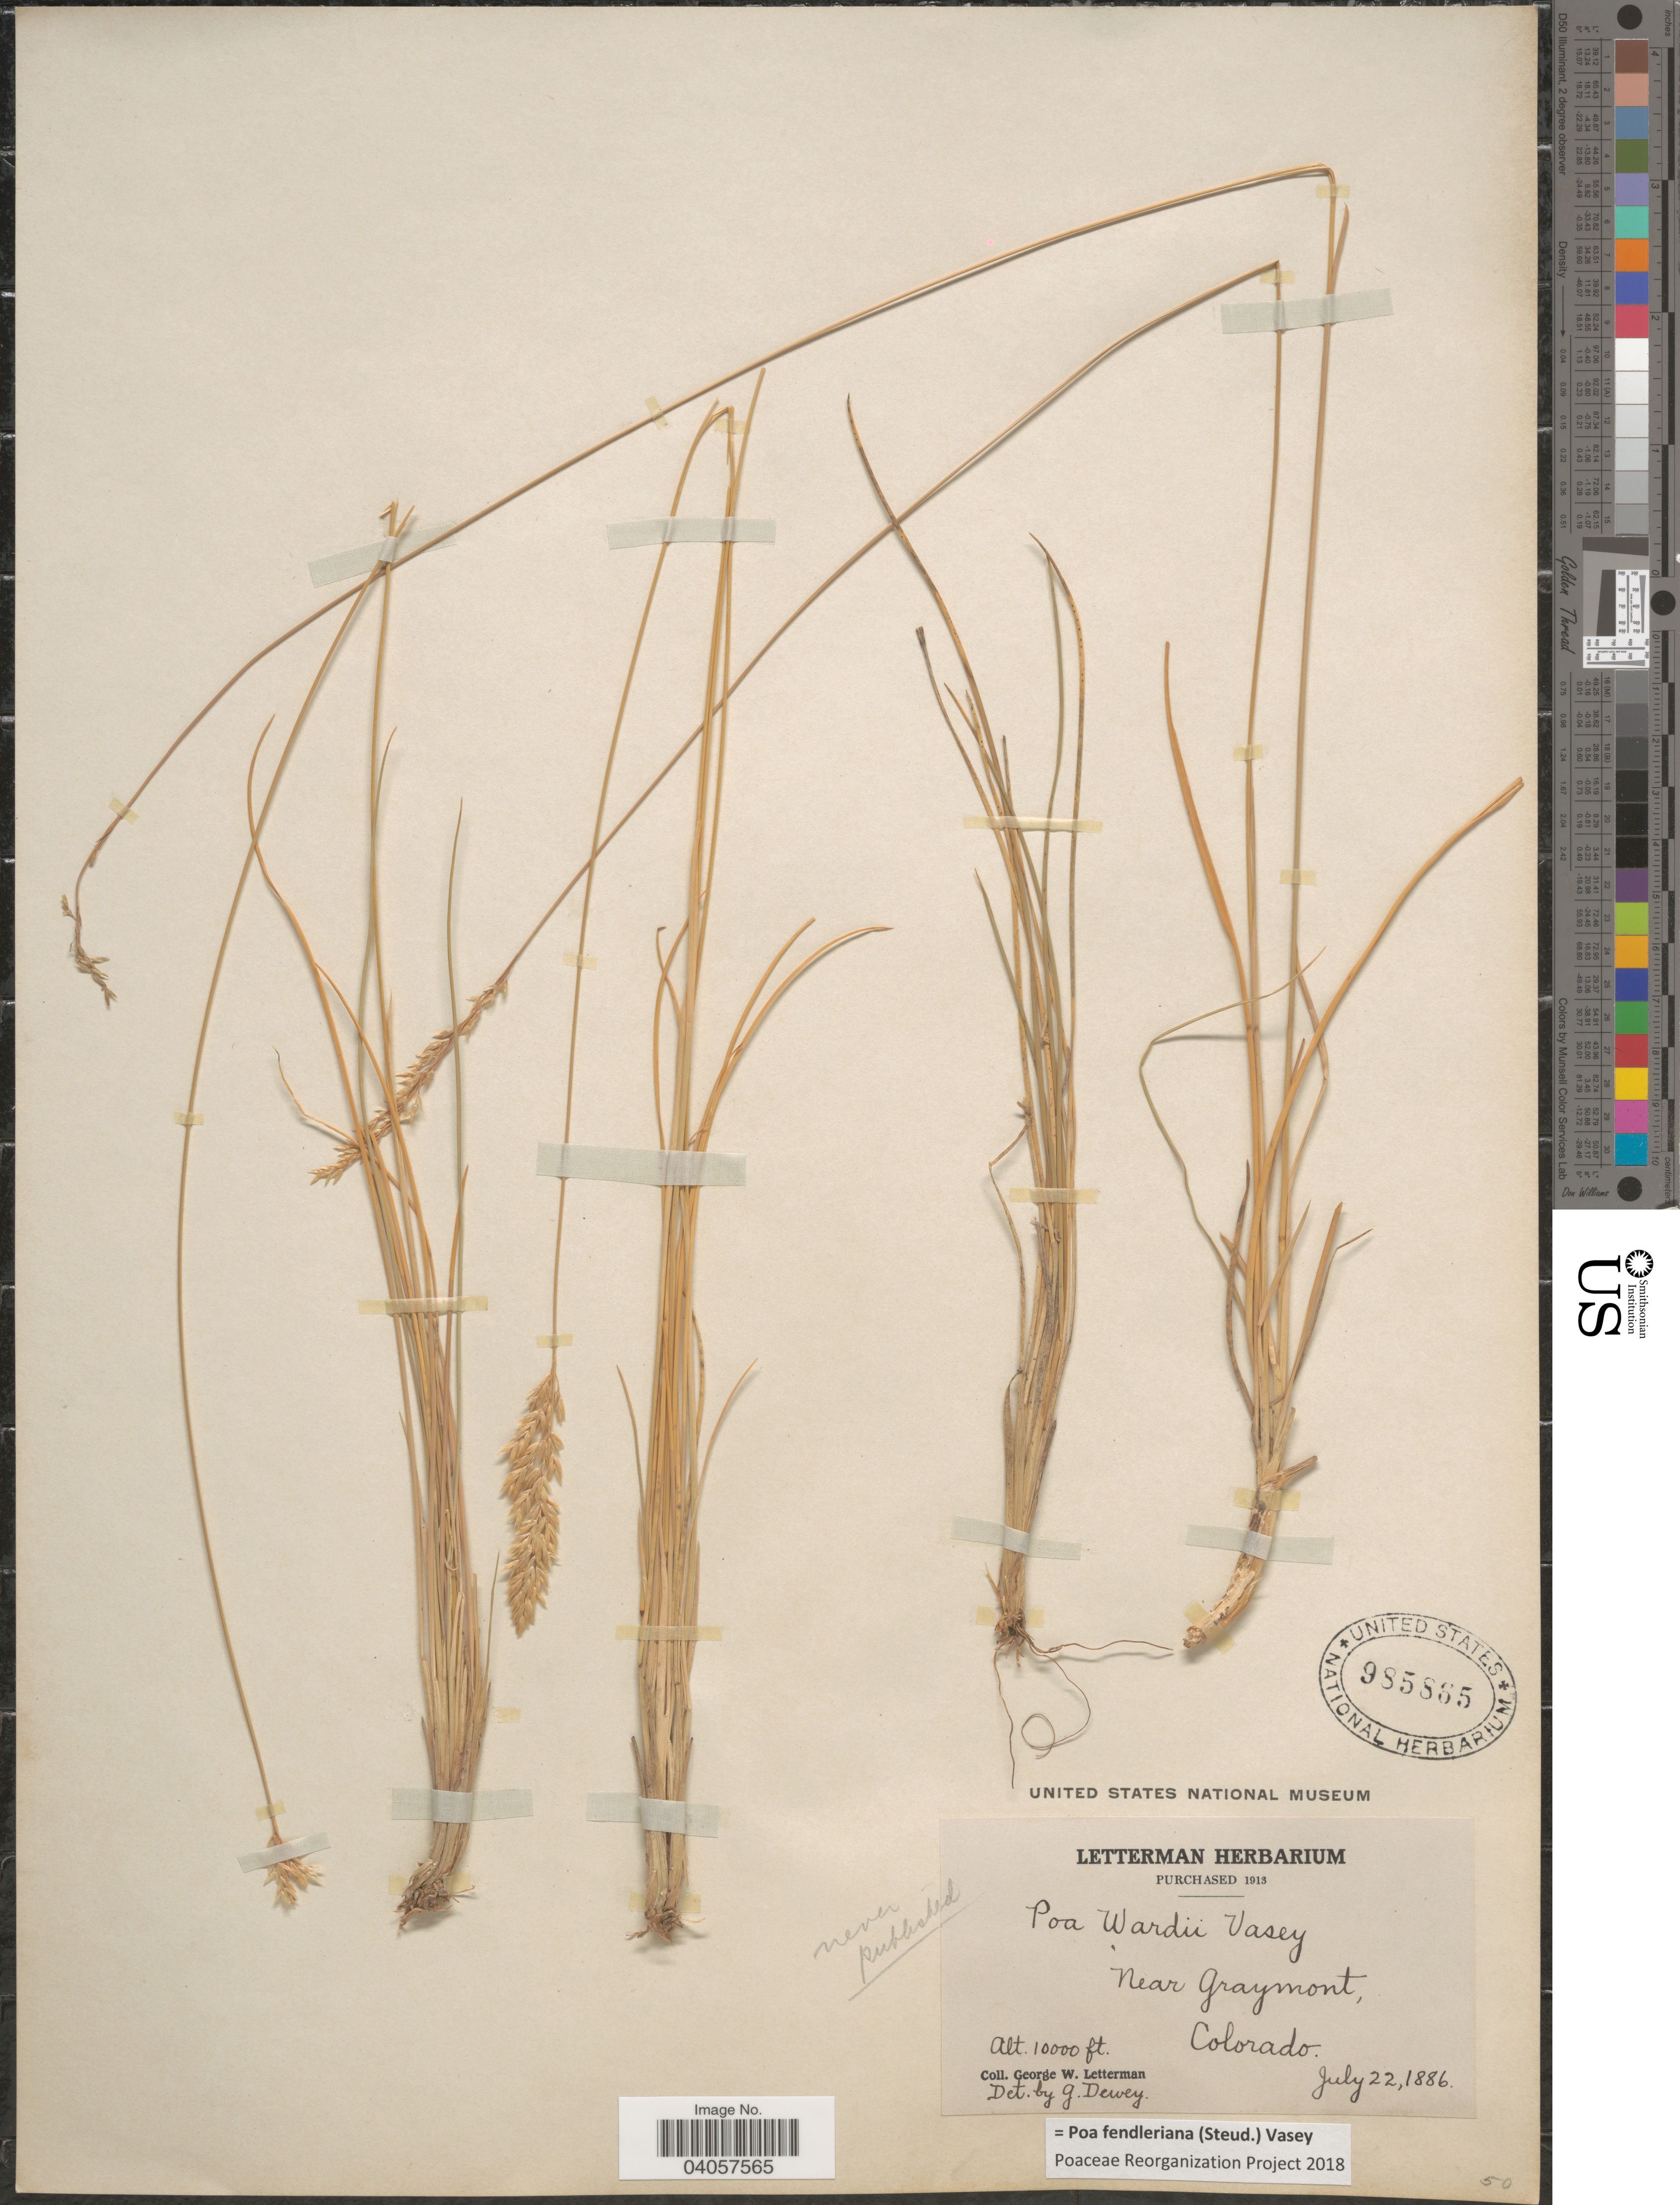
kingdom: Plantae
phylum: Tracheophyta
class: Liliopsida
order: Poales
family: Poaceae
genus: Poa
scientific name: Poa fendleriana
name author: (Steud.) Vasey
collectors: G. W. Letterman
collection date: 1886-07-22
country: United States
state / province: Colorado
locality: Near Graymont.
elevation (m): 3048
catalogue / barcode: US 985865